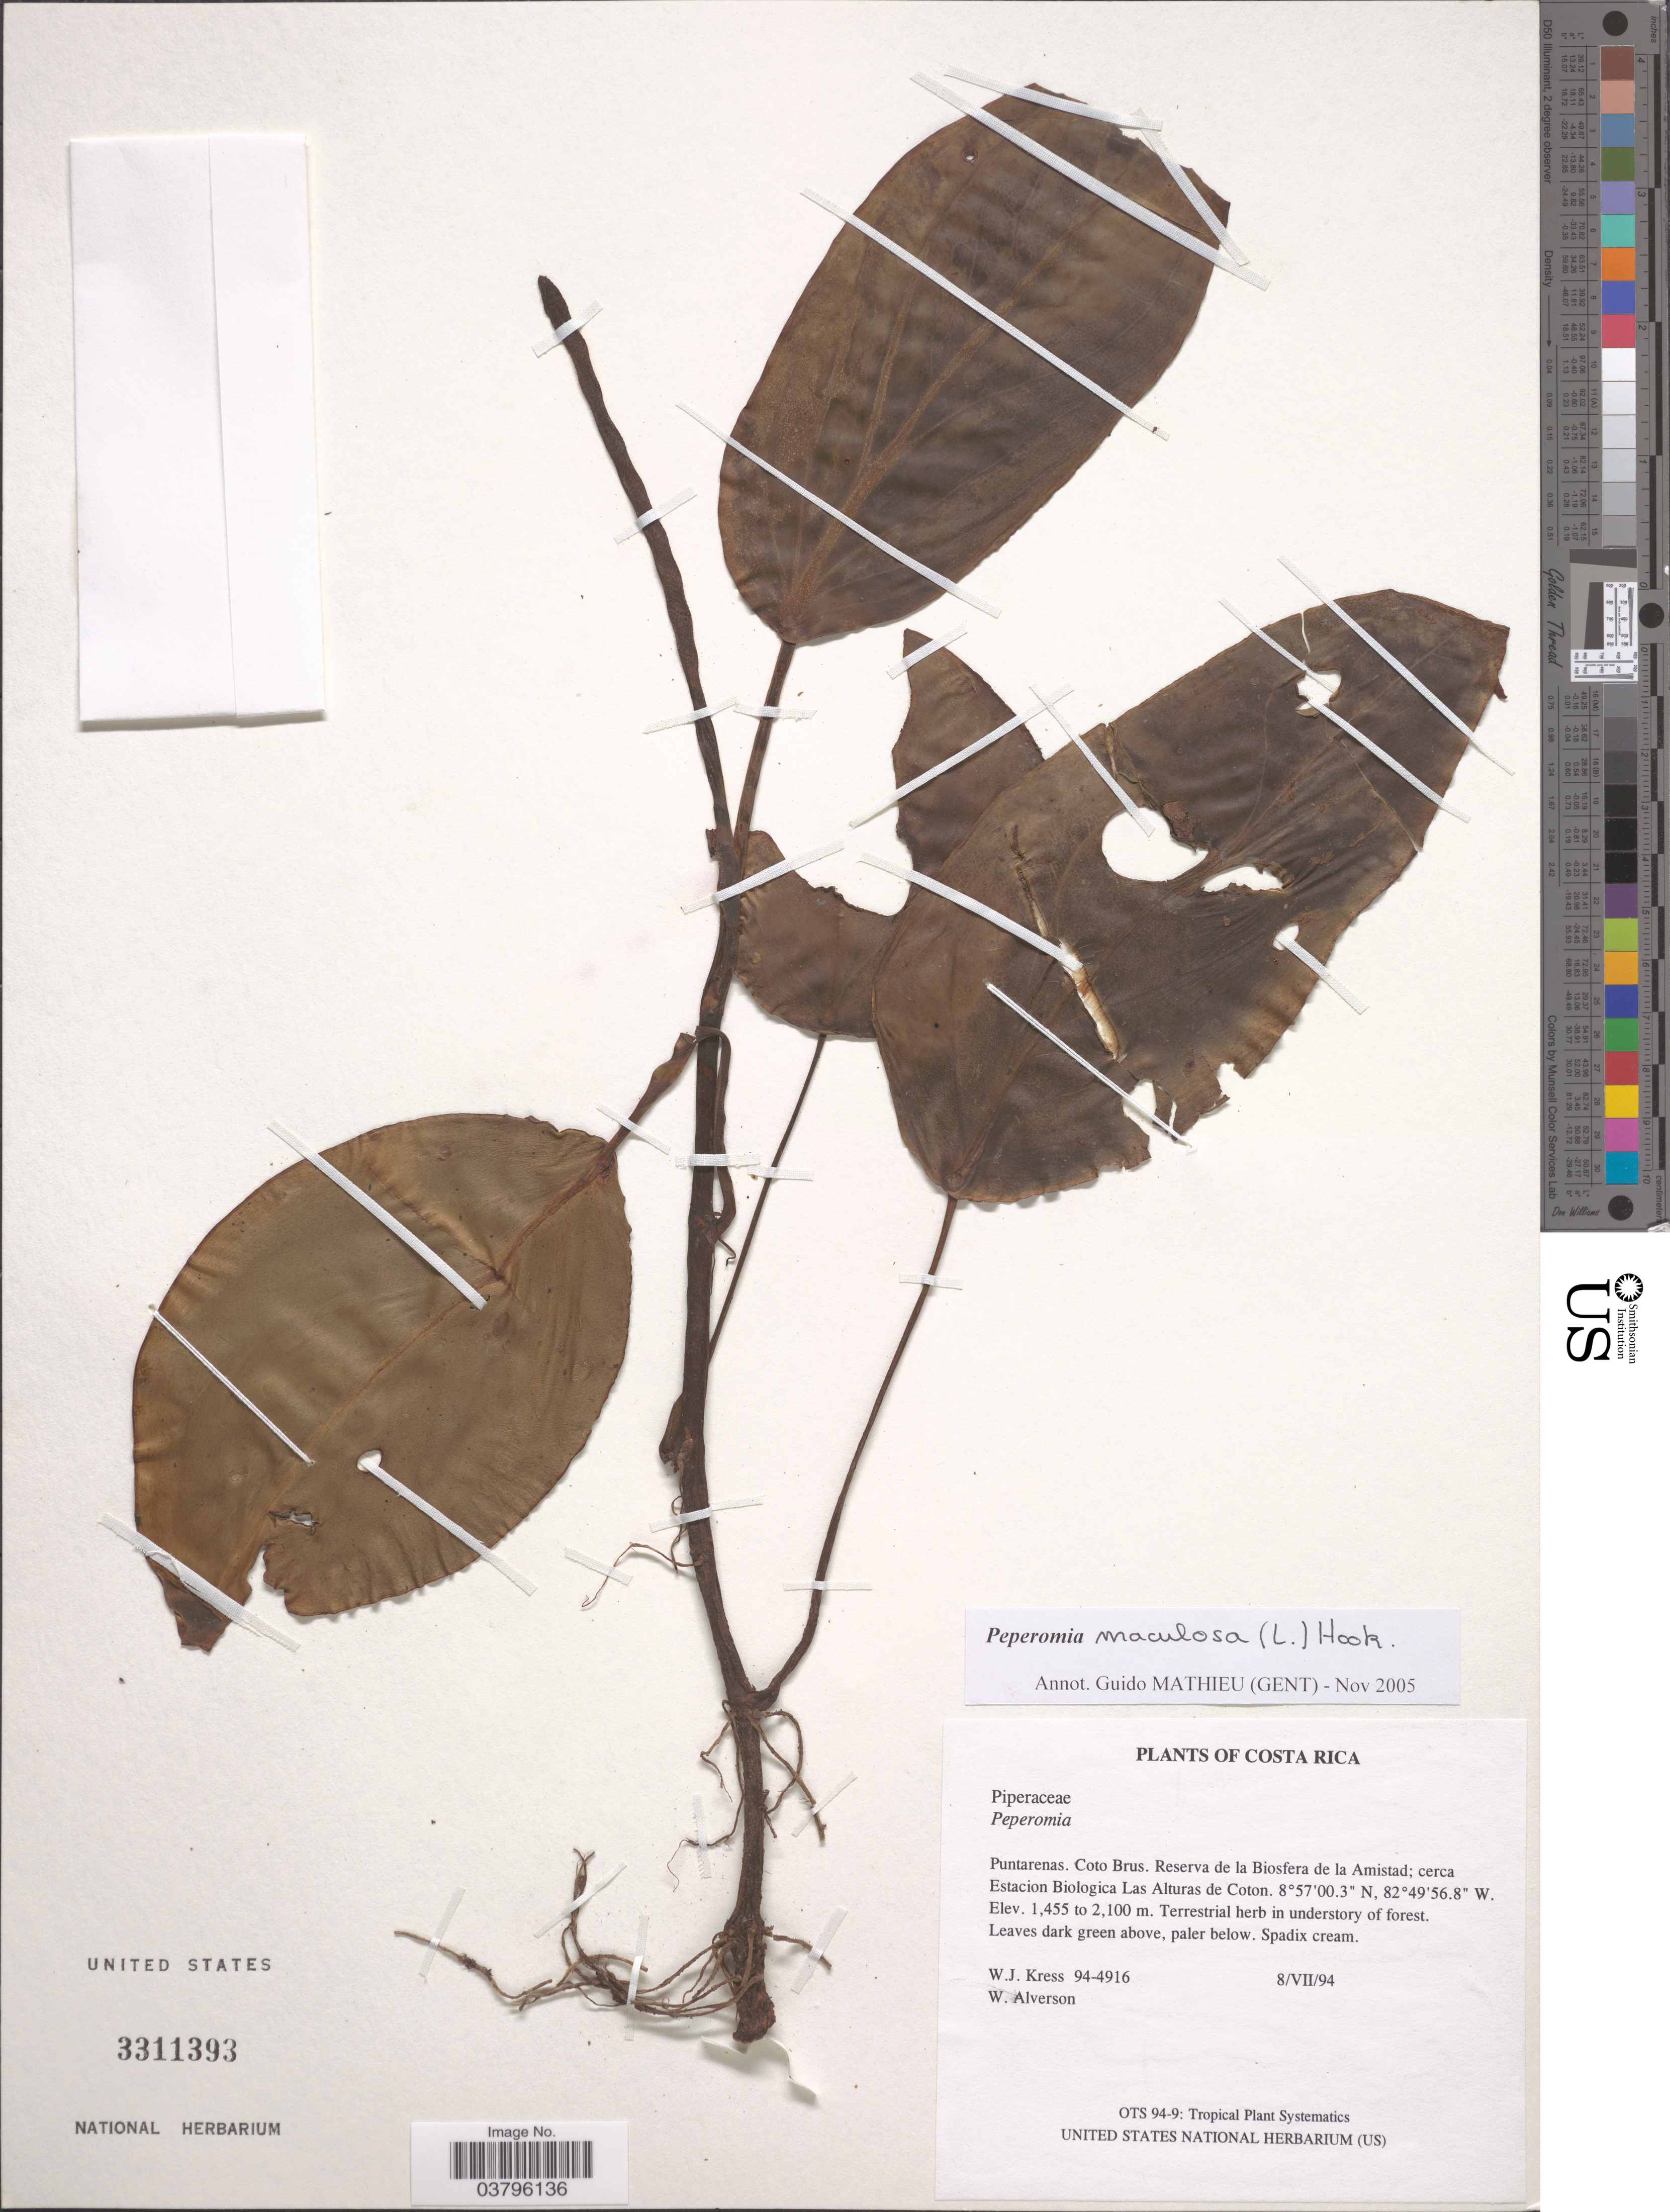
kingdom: Plantae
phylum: Tracheophyta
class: Magnoliopsida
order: Piperales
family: Piperaceae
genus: Peperomia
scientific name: Peperomia maculosa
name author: (L.) Hook.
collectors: W. J. Kress & W. S. Alverson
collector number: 94-4916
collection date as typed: Transcribed d/m/y: 8/7/94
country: Costa Rica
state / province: Puntarenas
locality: Coto Brus. Reserva de la Biosfera de la Amistad; cerca Estacion Biologica Las Alturas de Coton.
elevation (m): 1455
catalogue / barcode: US 3311393